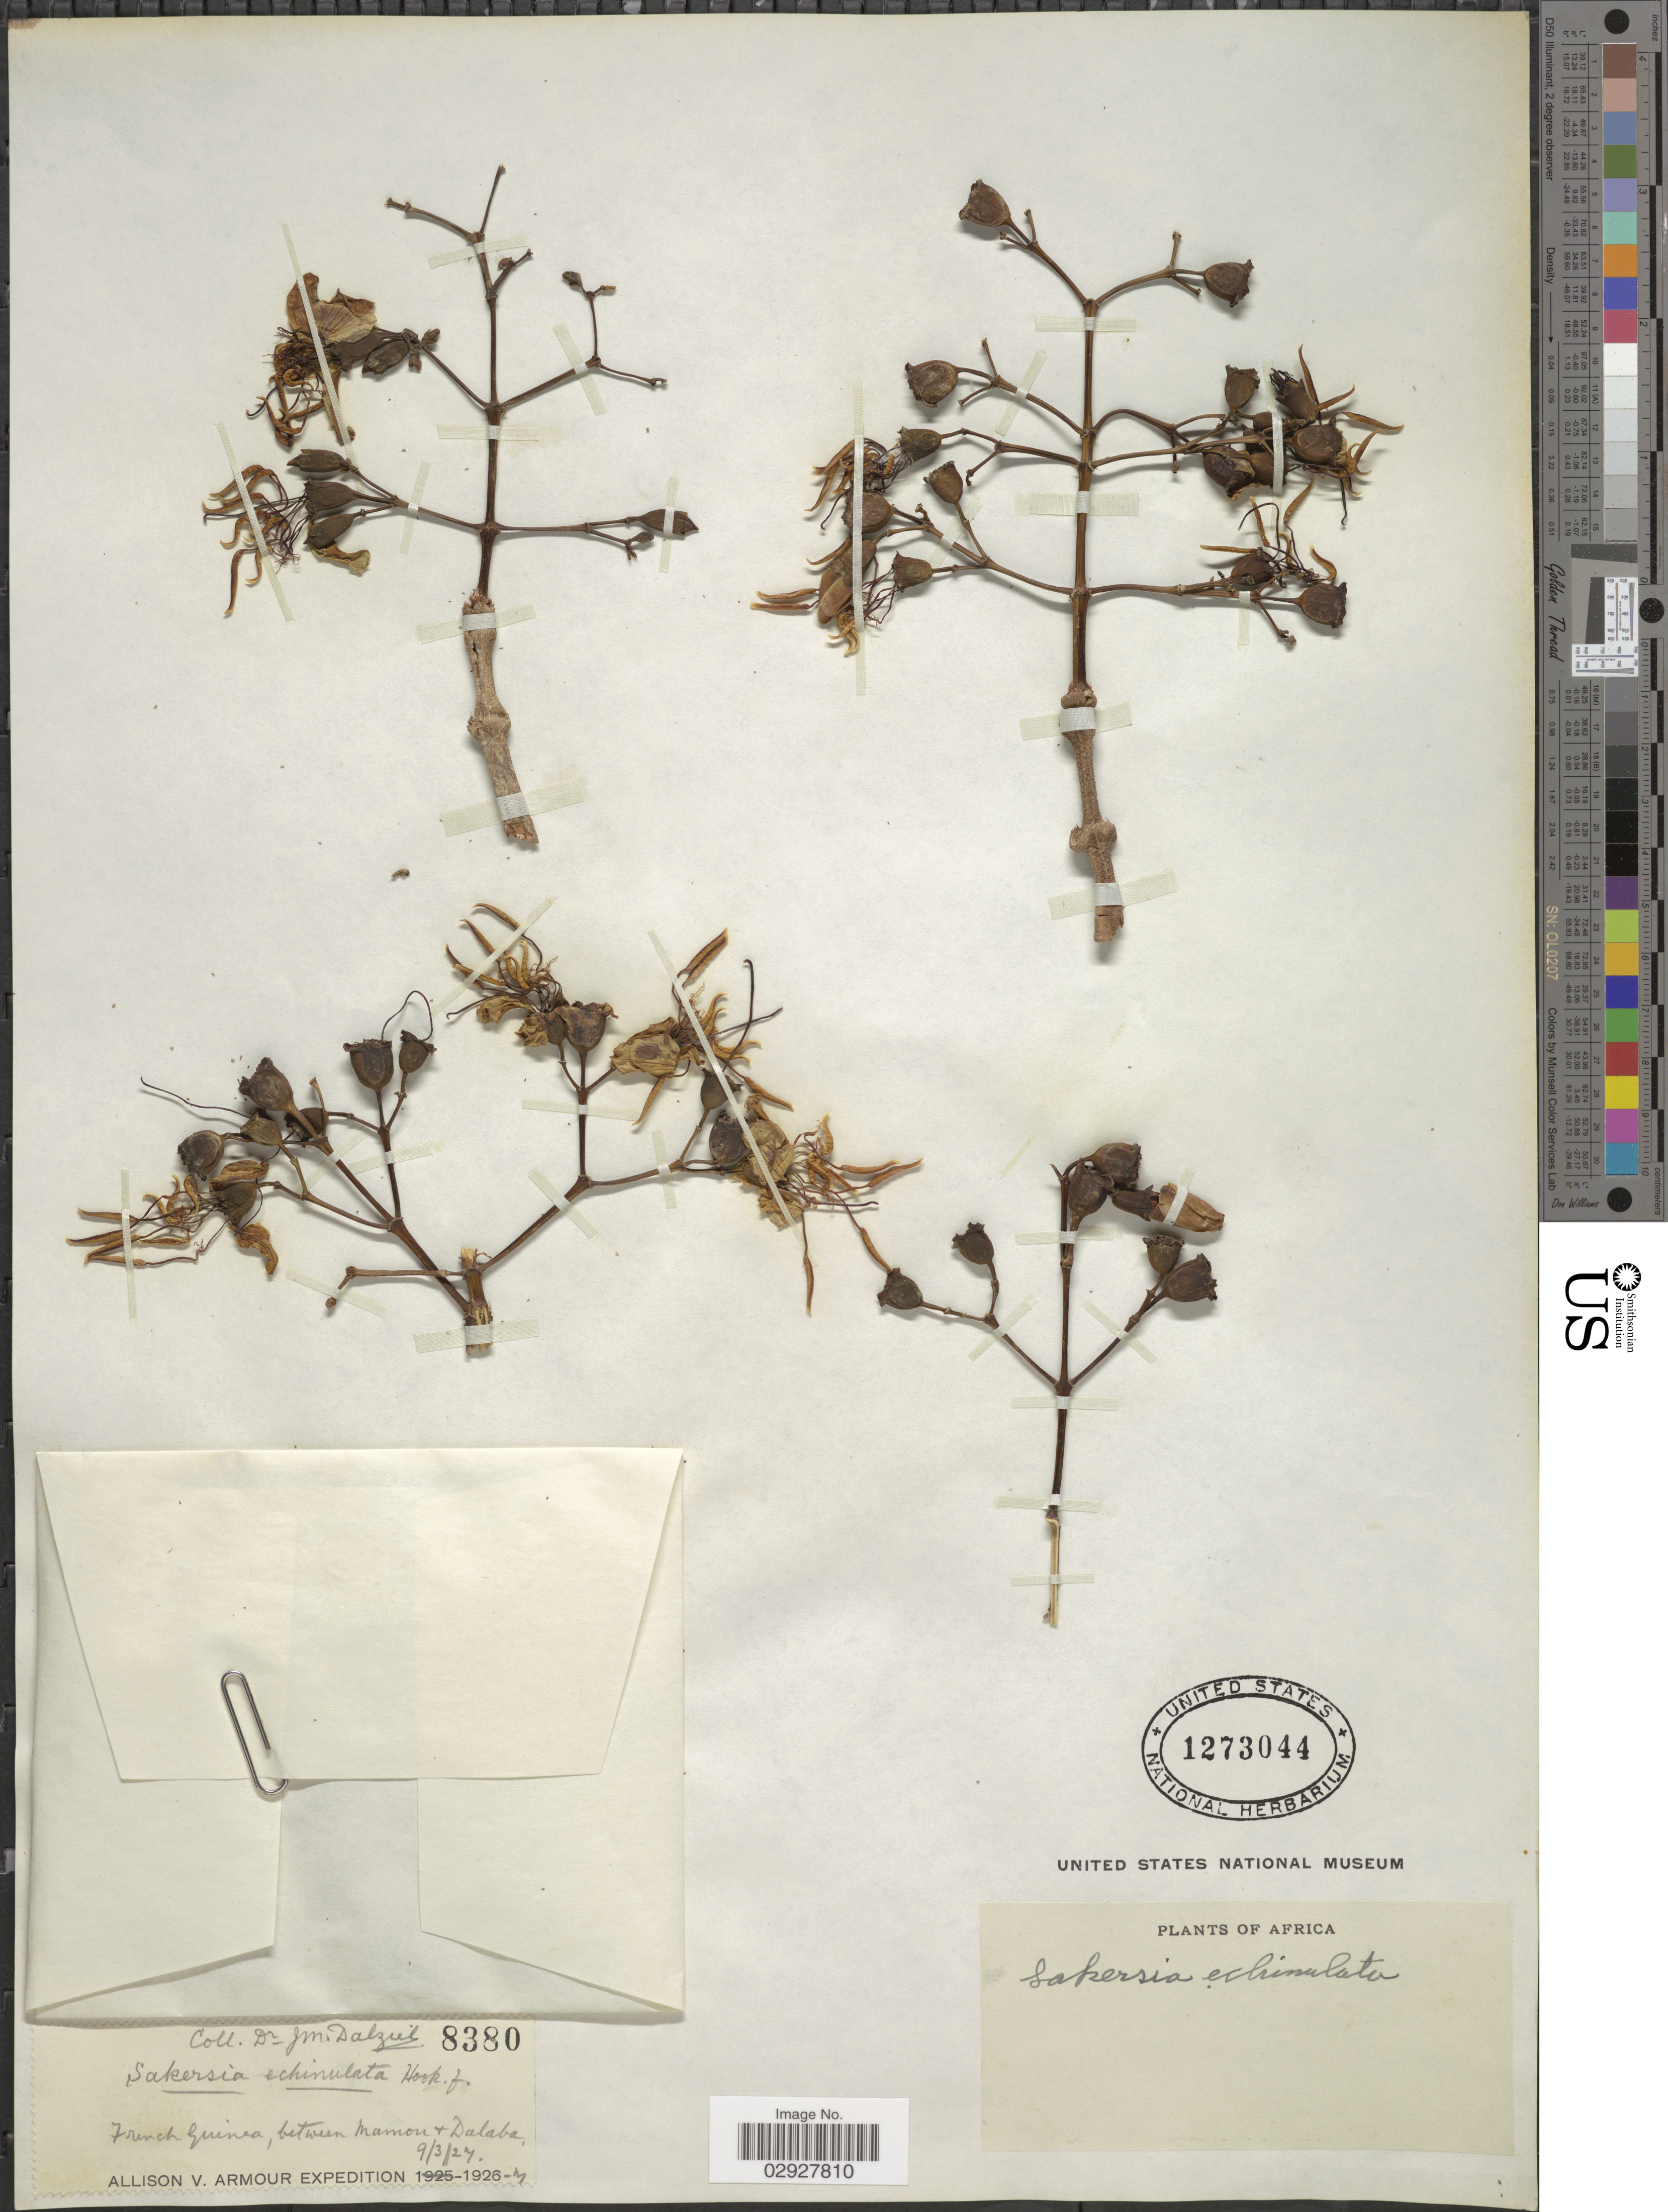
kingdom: Plantae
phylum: Tracheophyta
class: Magnoliopsida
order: Myrtales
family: Melastomataceae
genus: Dichaetanthera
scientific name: Dichaetanthera echinulata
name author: (Hook. f.) Jacq.-Fél.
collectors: J. Dalziel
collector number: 8380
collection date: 1927-03-09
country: Guinea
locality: Africa. French Guinea, between Mamou + Dalaba.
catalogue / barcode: US 1273044